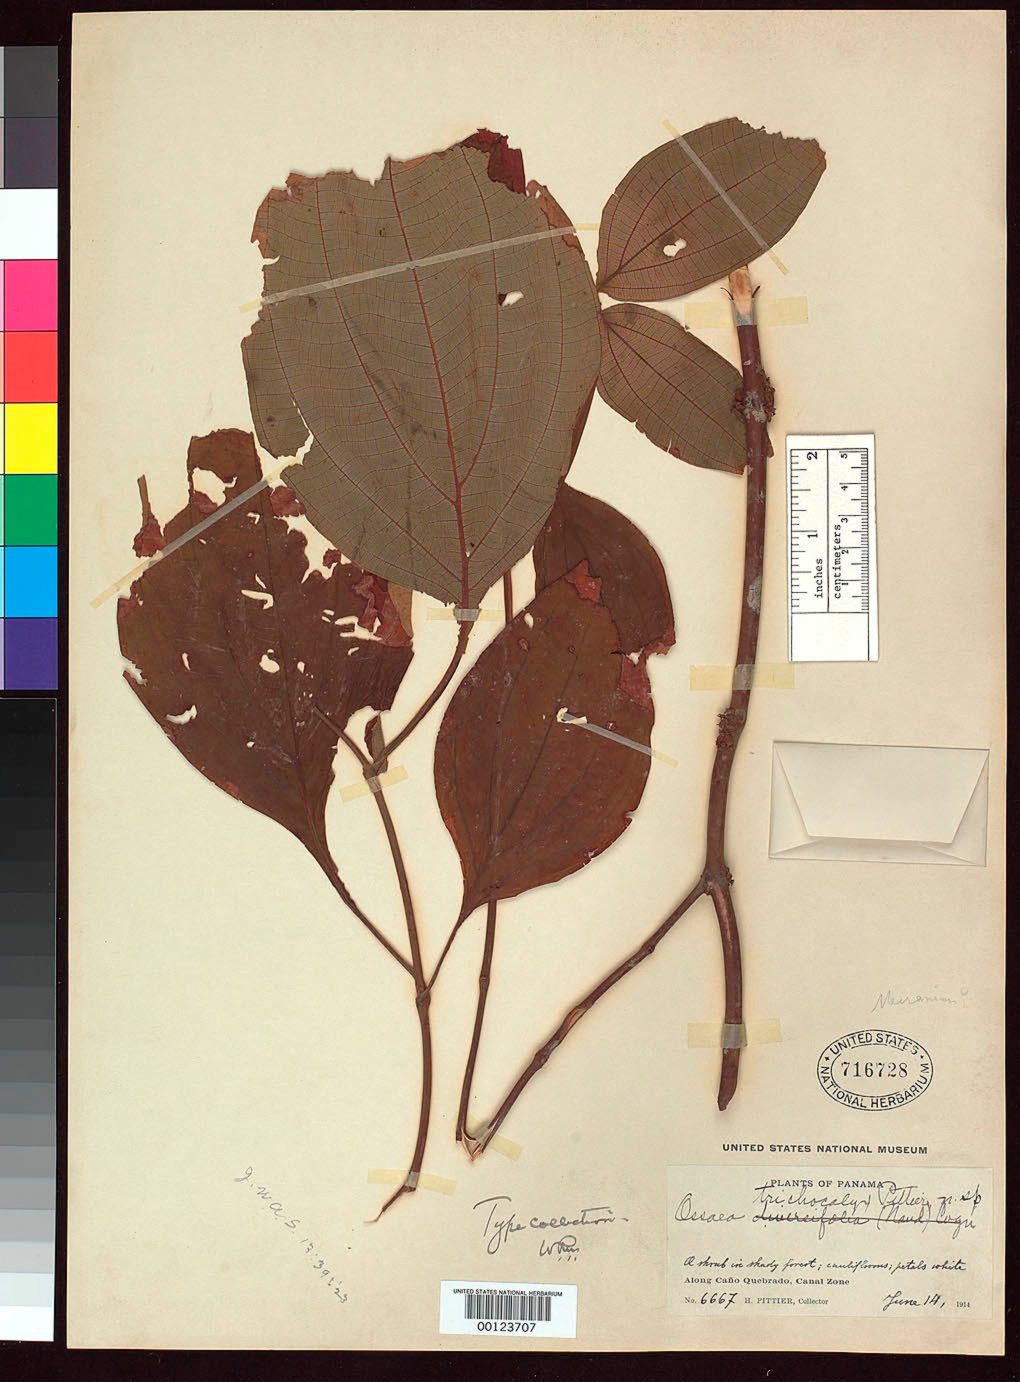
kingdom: Plantae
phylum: Tracheophyta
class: Magnoliopsida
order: Myrtales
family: Melastomataceae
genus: Ossaea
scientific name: Ossaea trichocalyx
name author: Pittier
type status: Isotype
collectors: H. F. Pittier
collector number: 6667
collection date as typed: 14 Jun 1914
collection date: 1914-06-14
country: Panama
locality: Cano Quebrada.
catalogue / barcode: US 716728